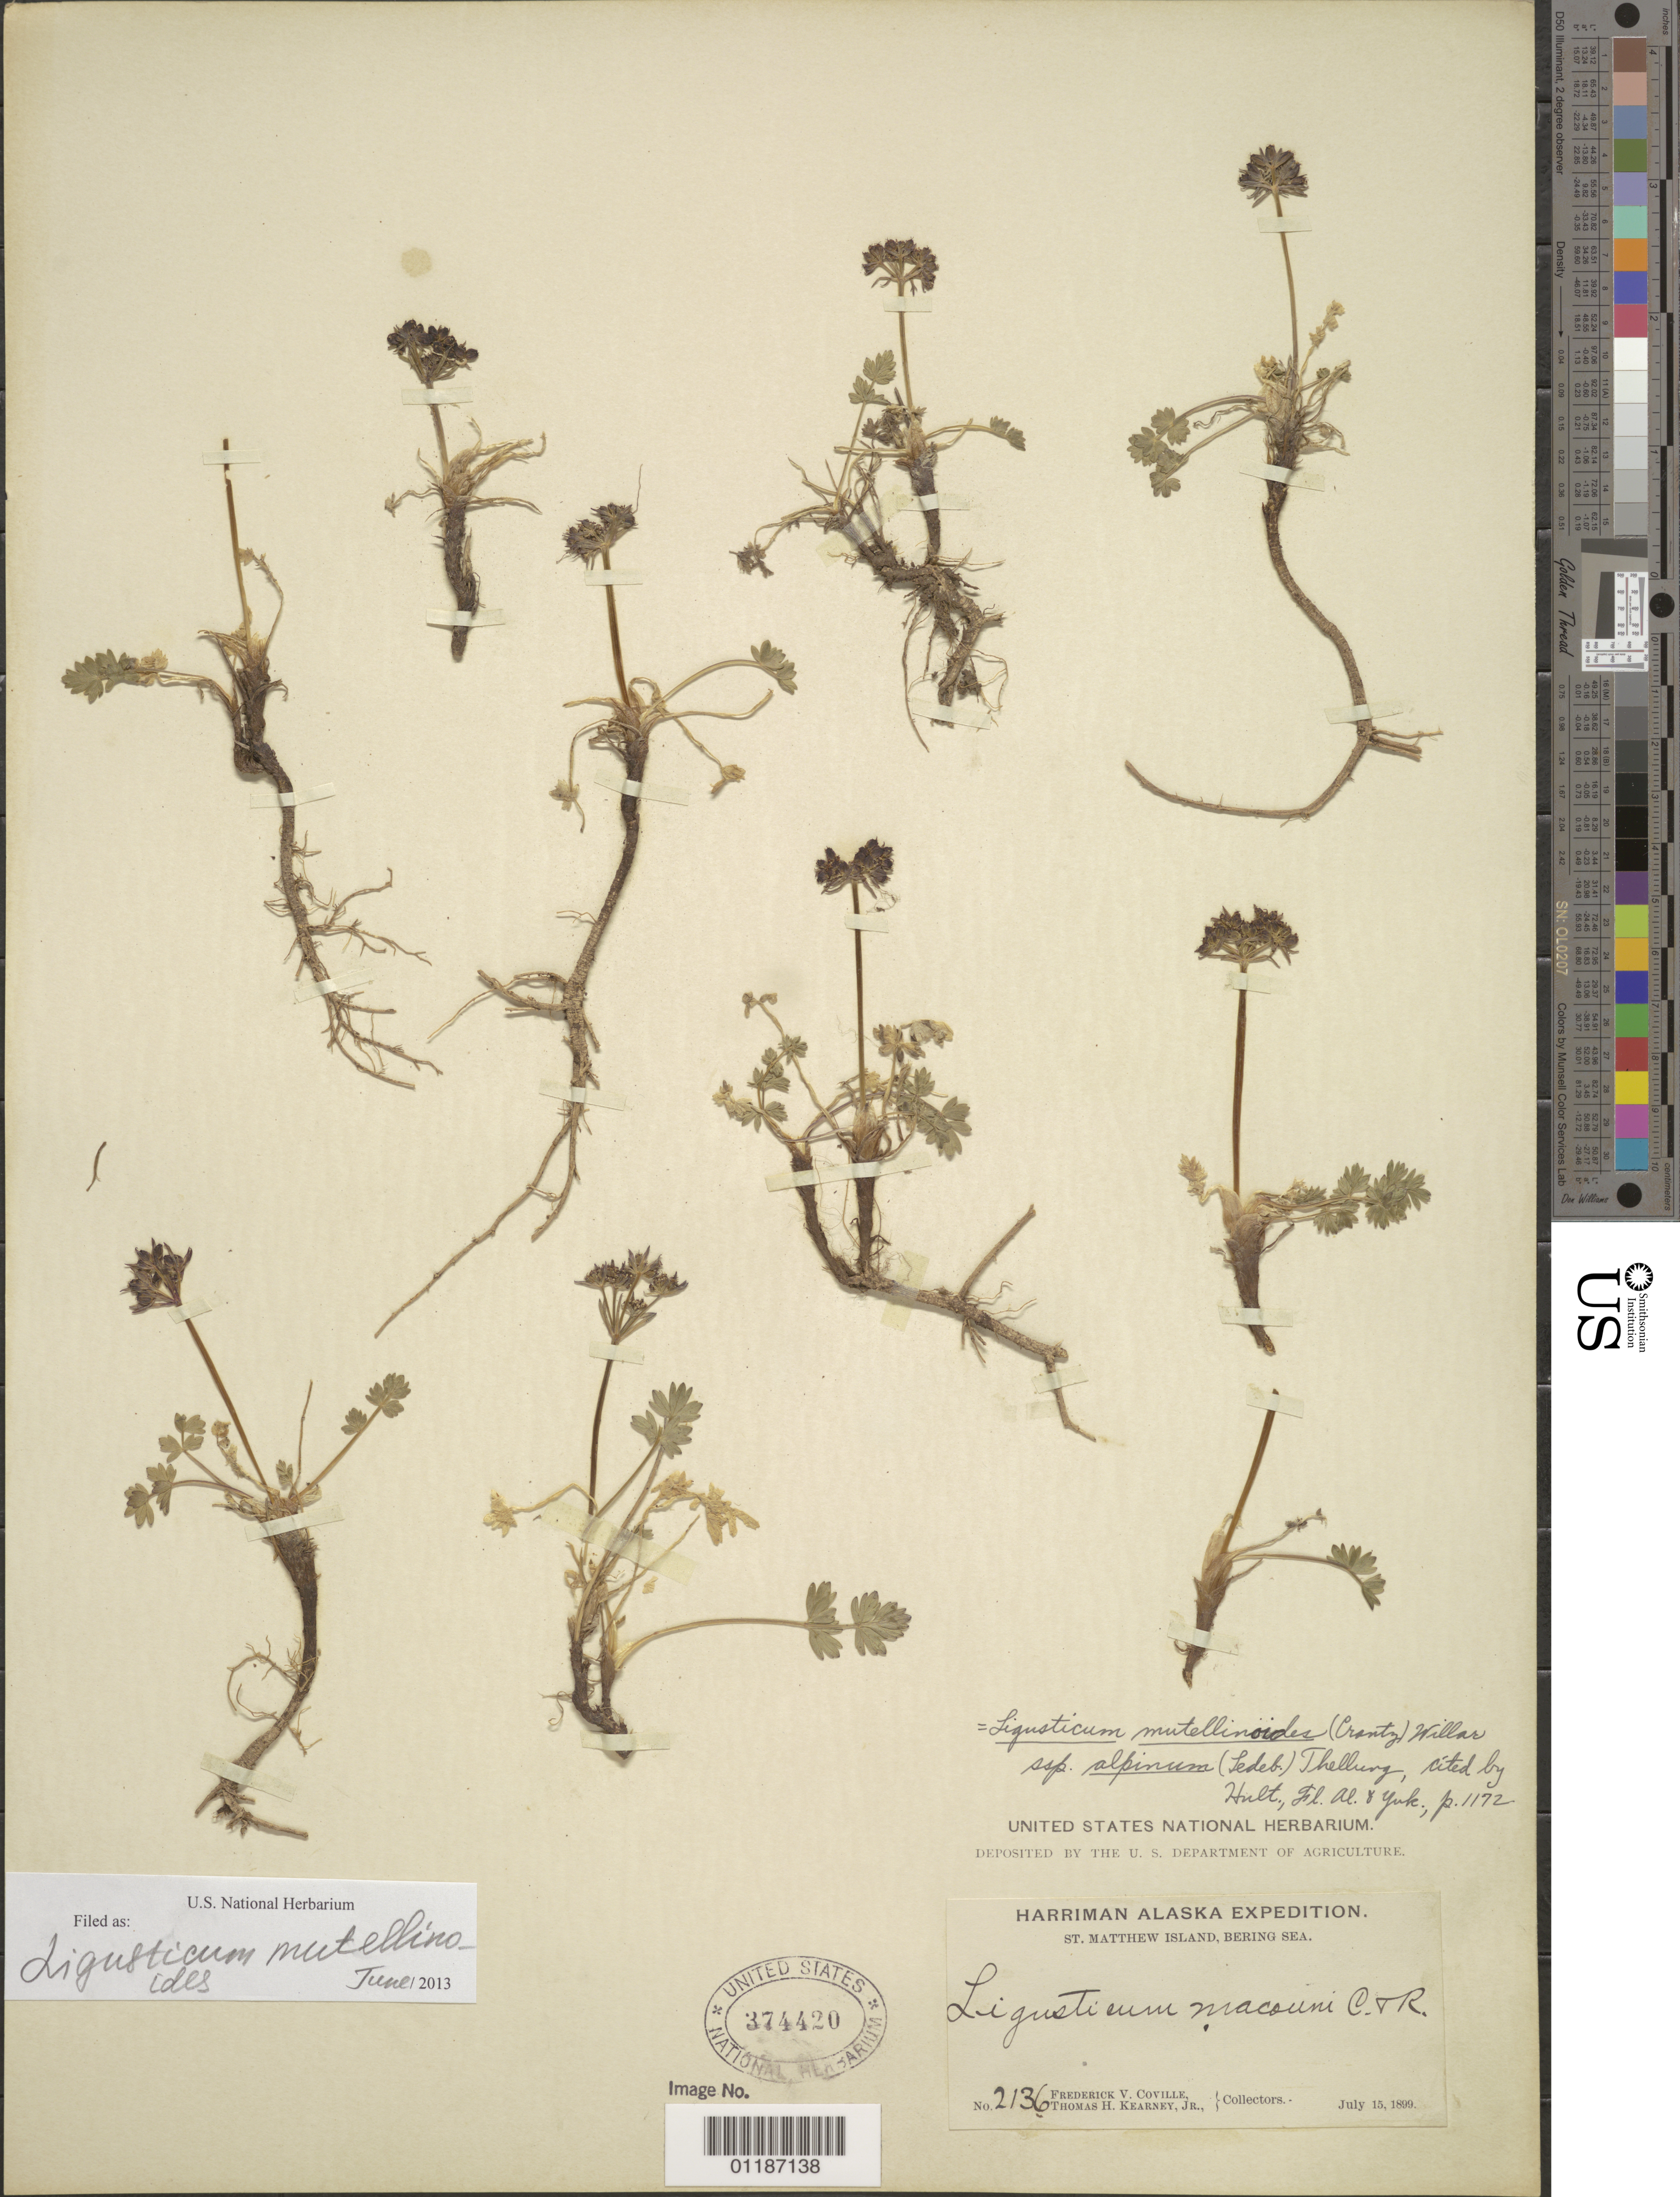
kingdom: Plantae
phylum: Tracheophyta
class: Magnoliopsida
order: Apiales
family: Apiaceae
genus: Ligusticum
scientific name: Ligusticum mutellinoides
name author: (Crantz) Vill.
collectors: F. V. Coville & T. H. Kearney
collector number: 2136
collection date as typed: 15 Jul 1899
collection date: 1899-07-15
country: United States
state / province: Alaska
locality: St. Matthew Island, Bering Sea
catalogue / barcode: US 374420